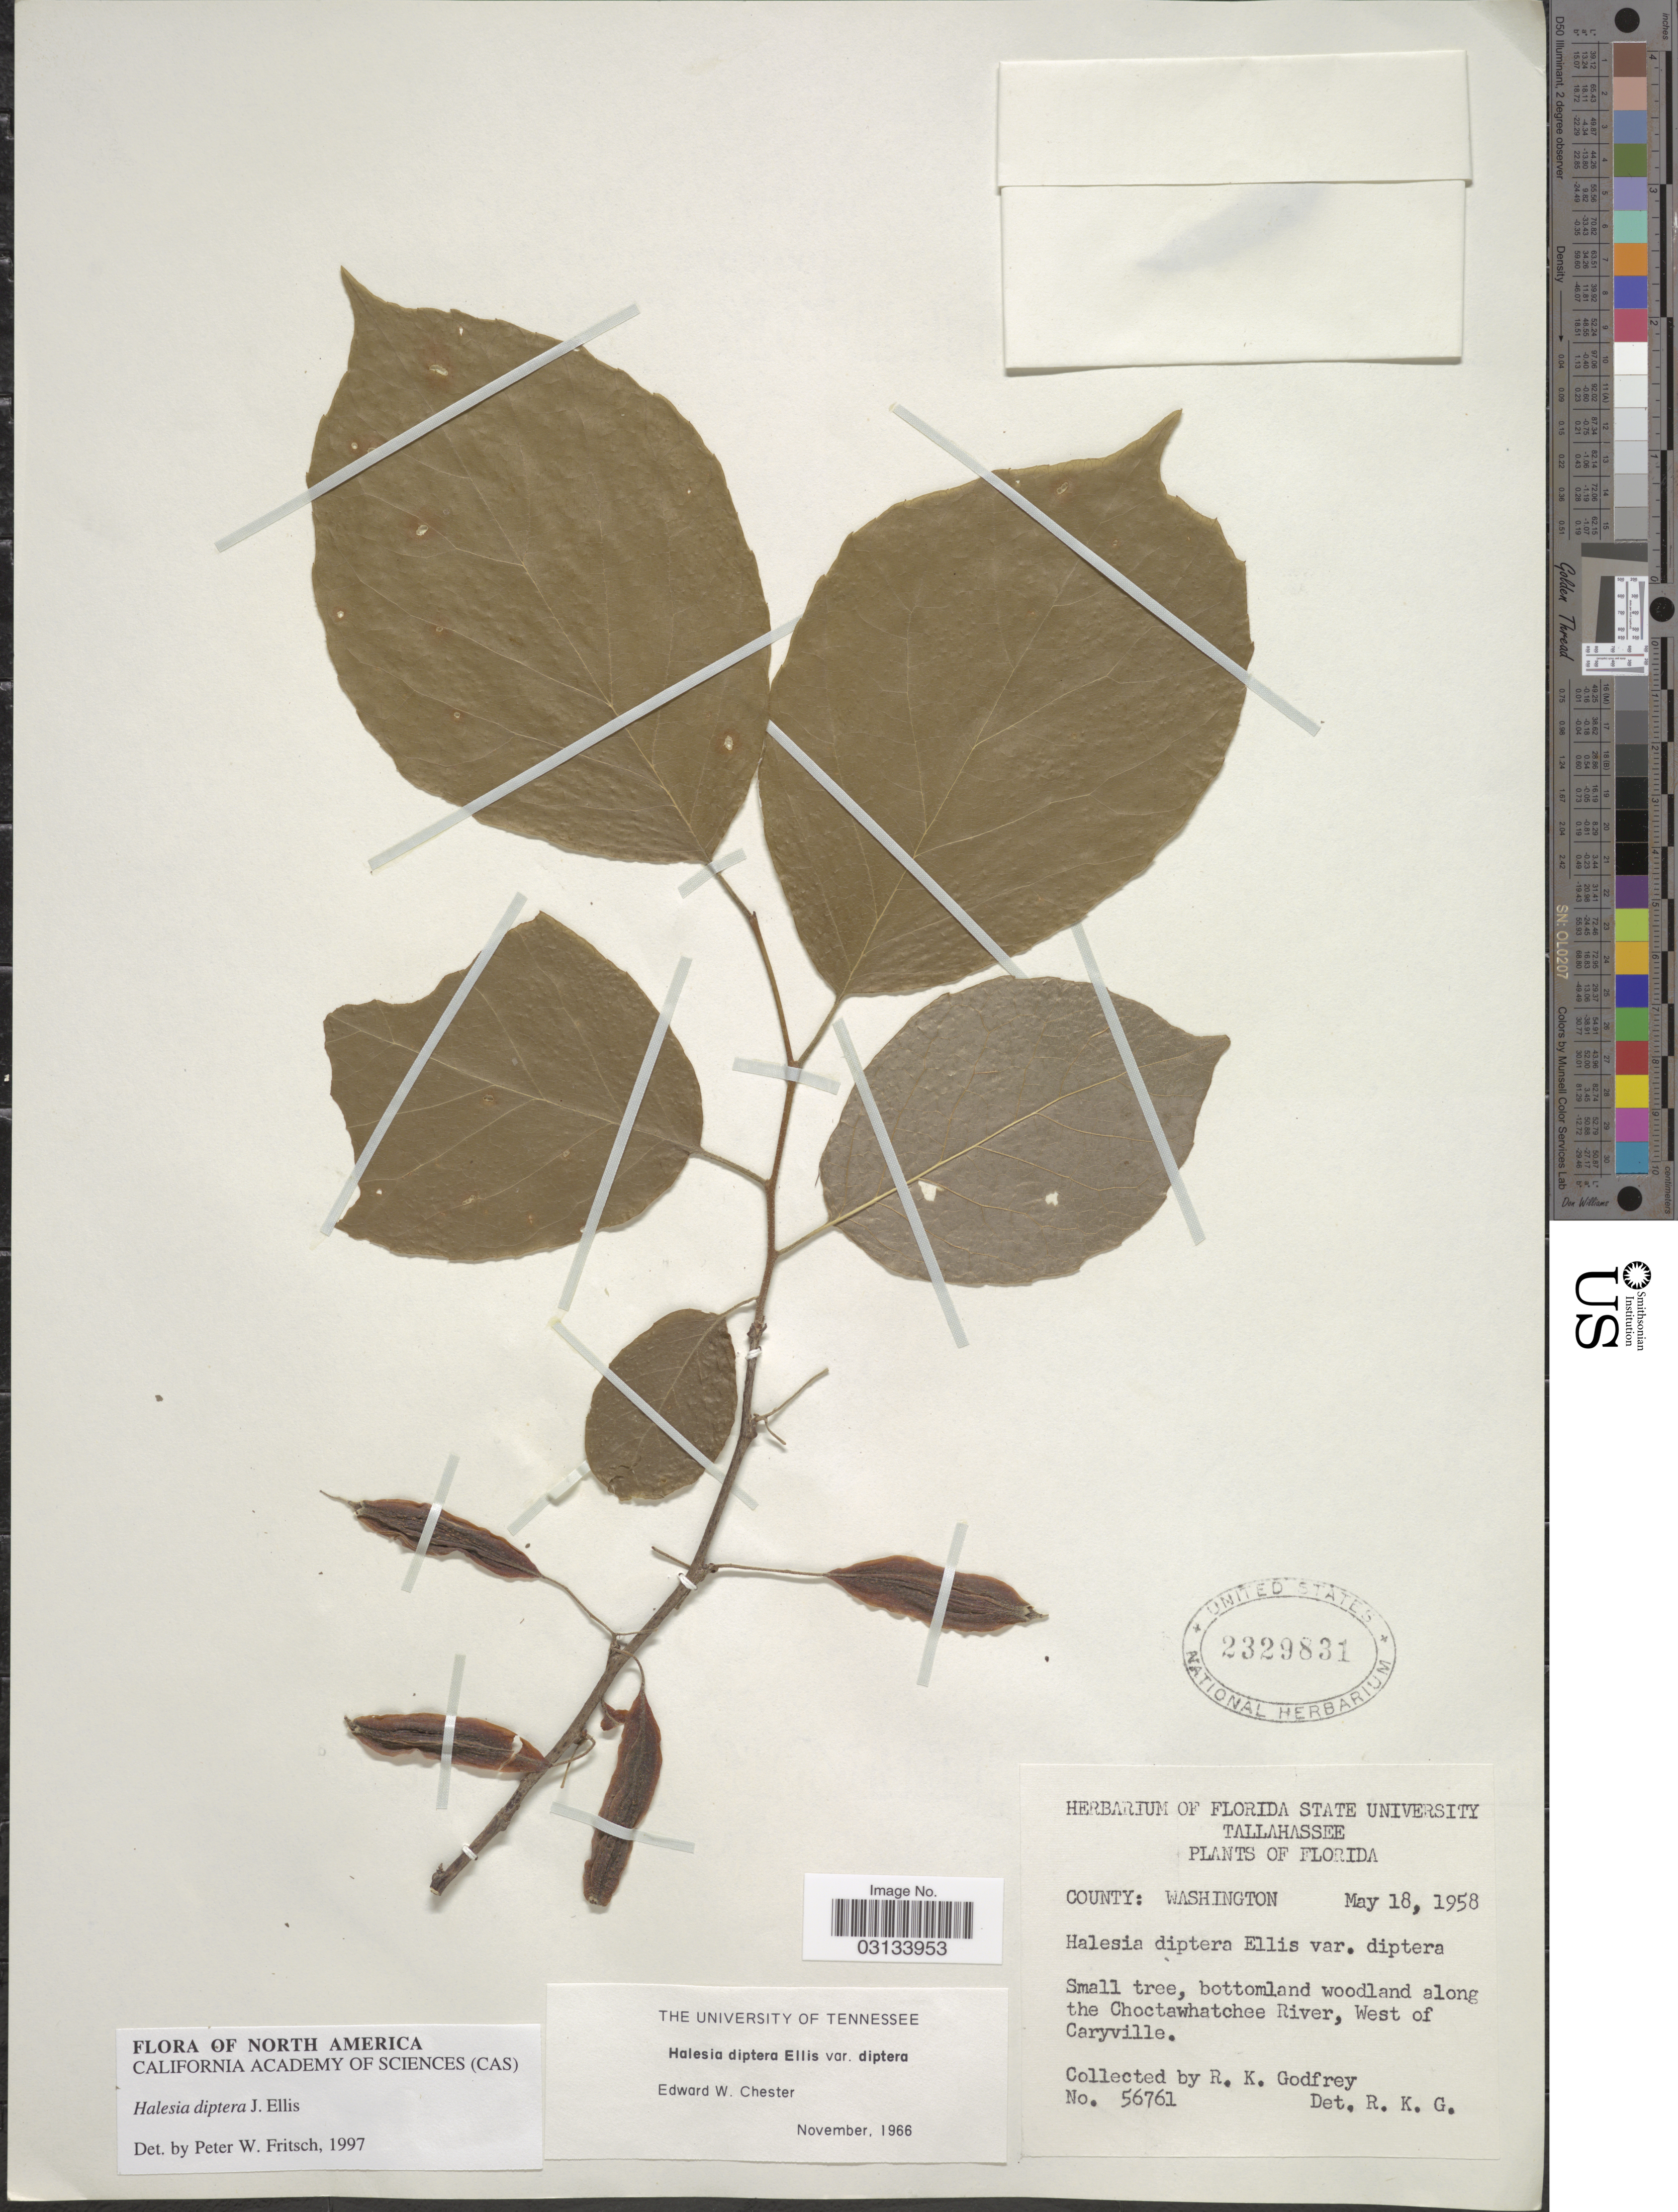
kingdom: Plantae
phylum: Tracheophyta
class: Magnoliopsida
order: Ericales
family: Styracaceae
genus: Halesia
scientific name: Halesia diptera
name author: J. Ellis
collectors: R. K. Godfrey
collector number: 56761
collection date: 1958-05-18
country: United States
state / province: Florida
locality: Tallahassee [unsure placement] County: Washington. Woodland along Choctawhatchee River, West of Caryville.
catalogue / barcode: US 2329831